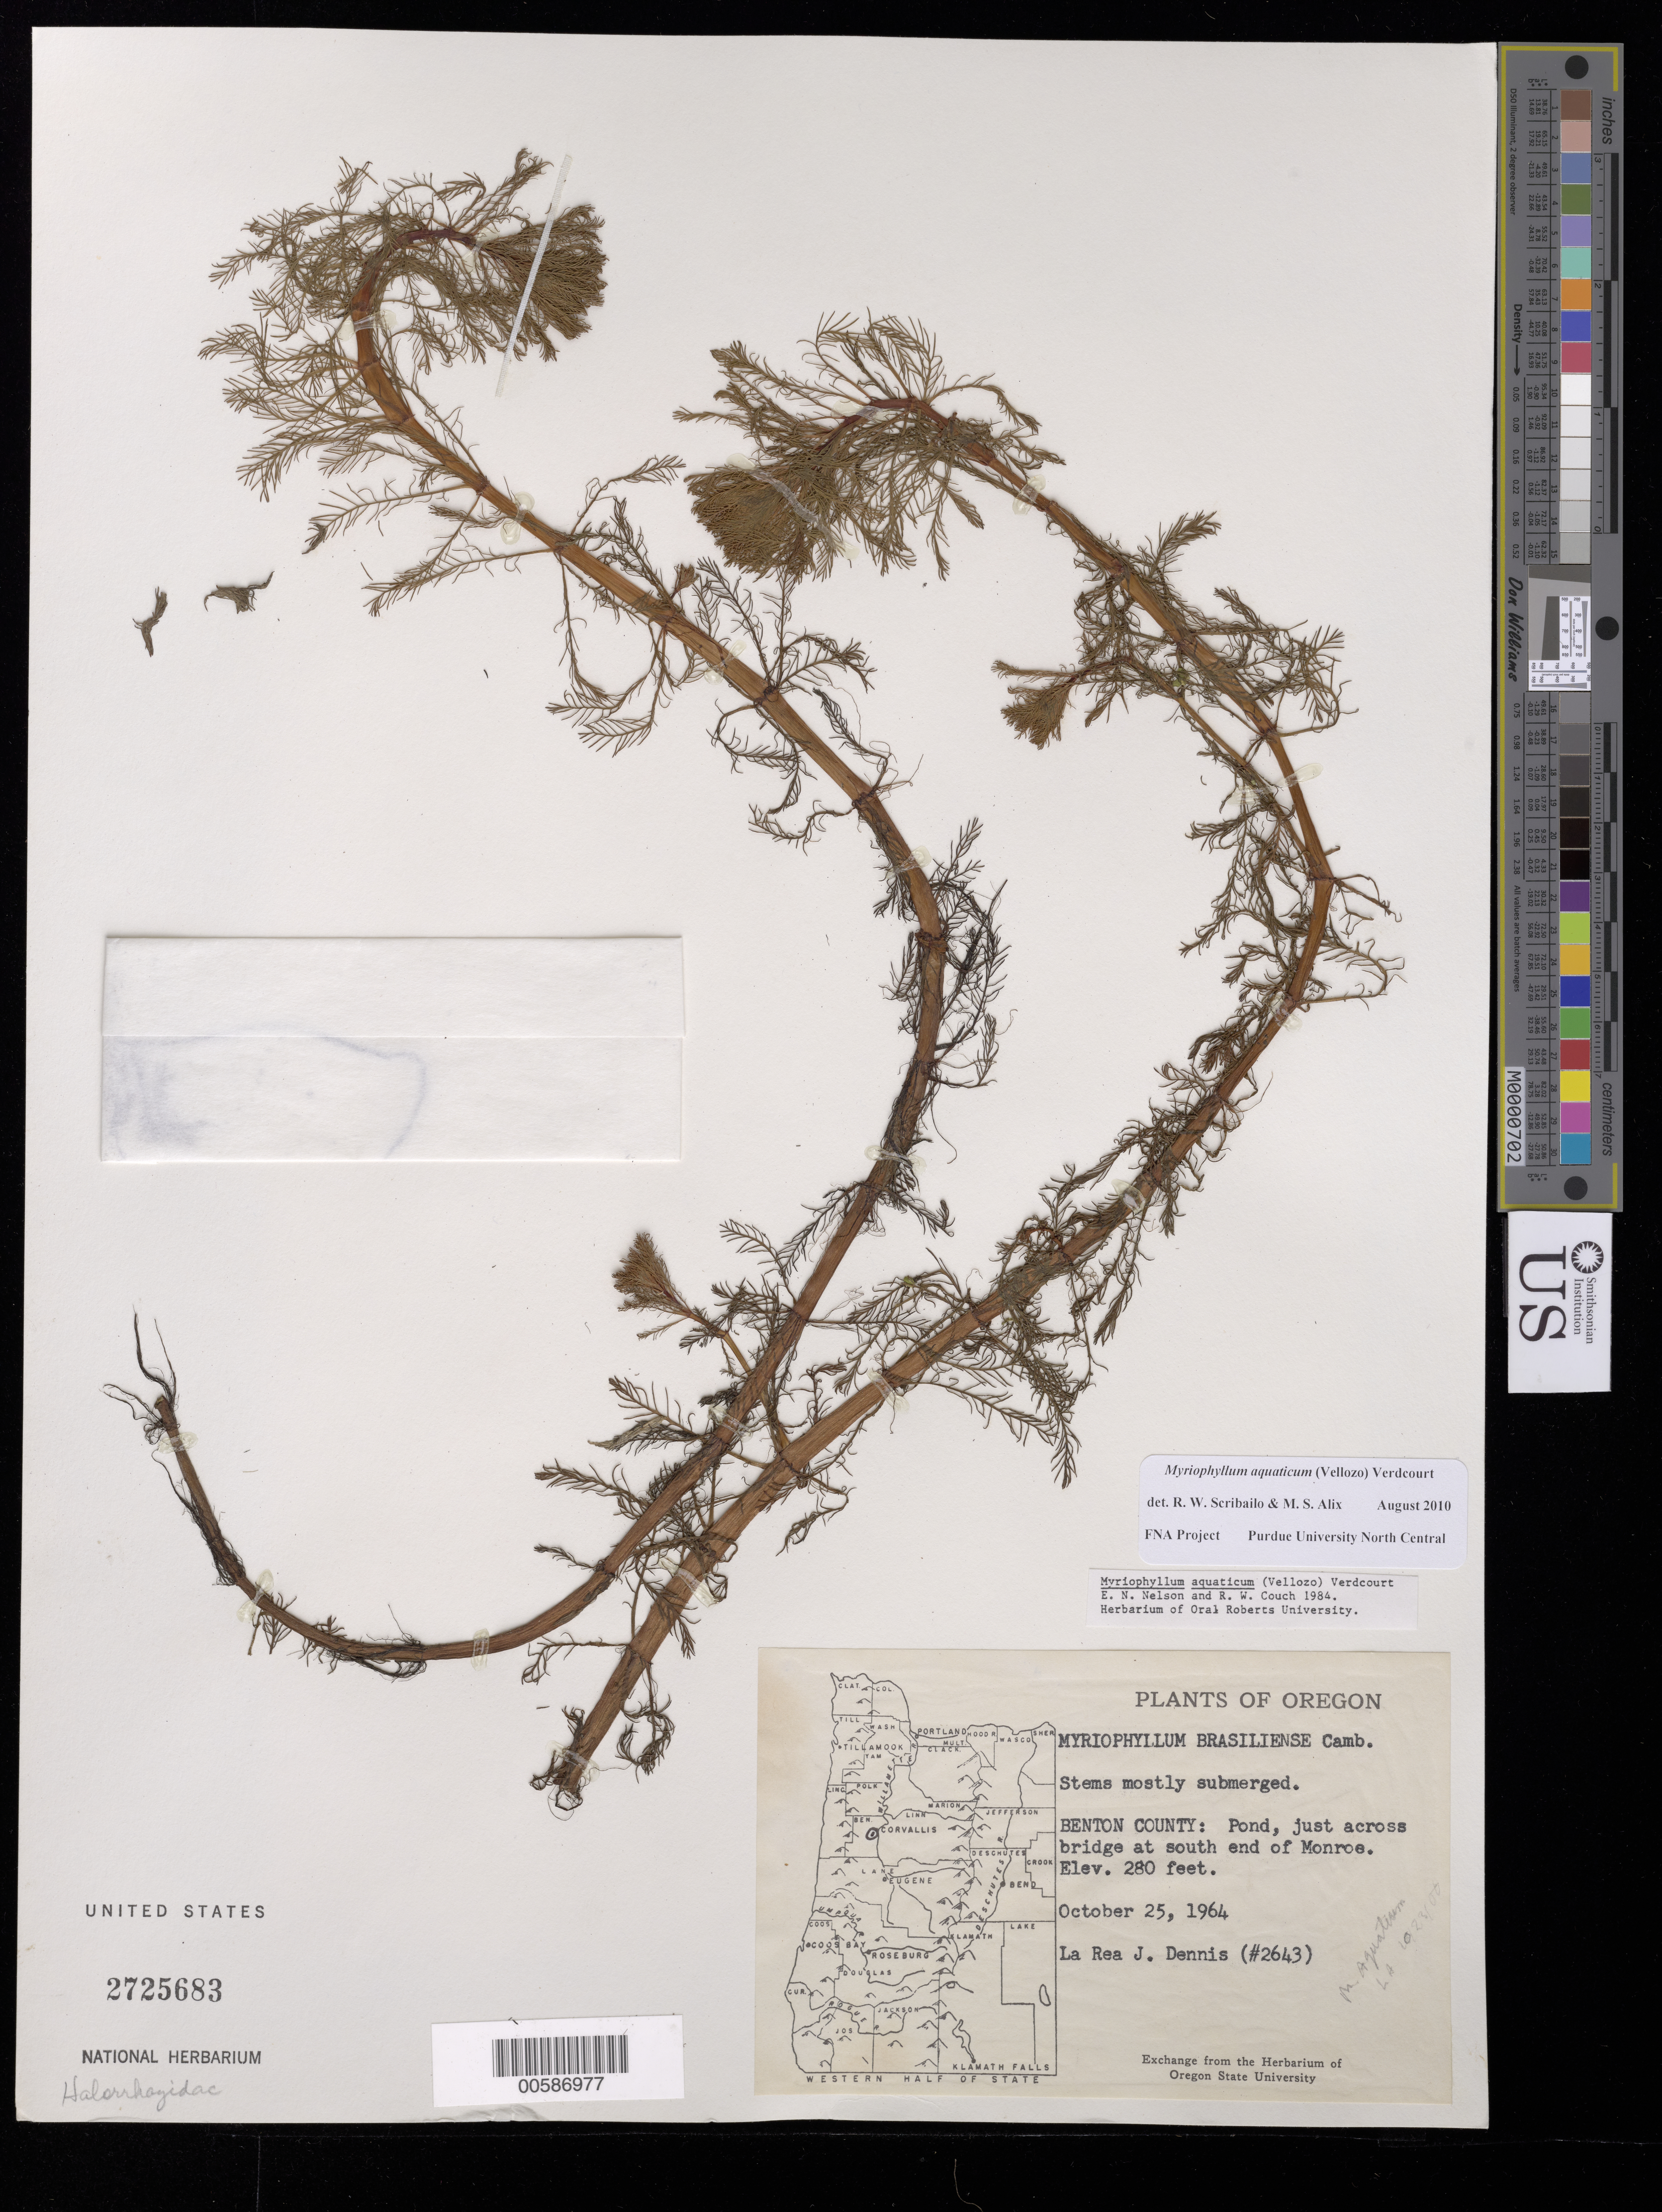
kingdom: Plantae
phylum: Tracheophyta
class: Magnoliopsida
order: Saxifragales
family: Haloragaceae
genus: Myriophyllum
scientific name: Myriophyllum aquaticum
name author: (Vell.) Verdc.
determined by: Scribailo, R. W.; Alix, M. S.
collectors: L. Dennis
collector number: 2643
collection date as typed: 25 Oct 1964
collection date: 1964-10-25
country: United States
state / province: Oregon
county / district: Benton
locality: SE of Monroe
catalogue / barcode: US 2725683